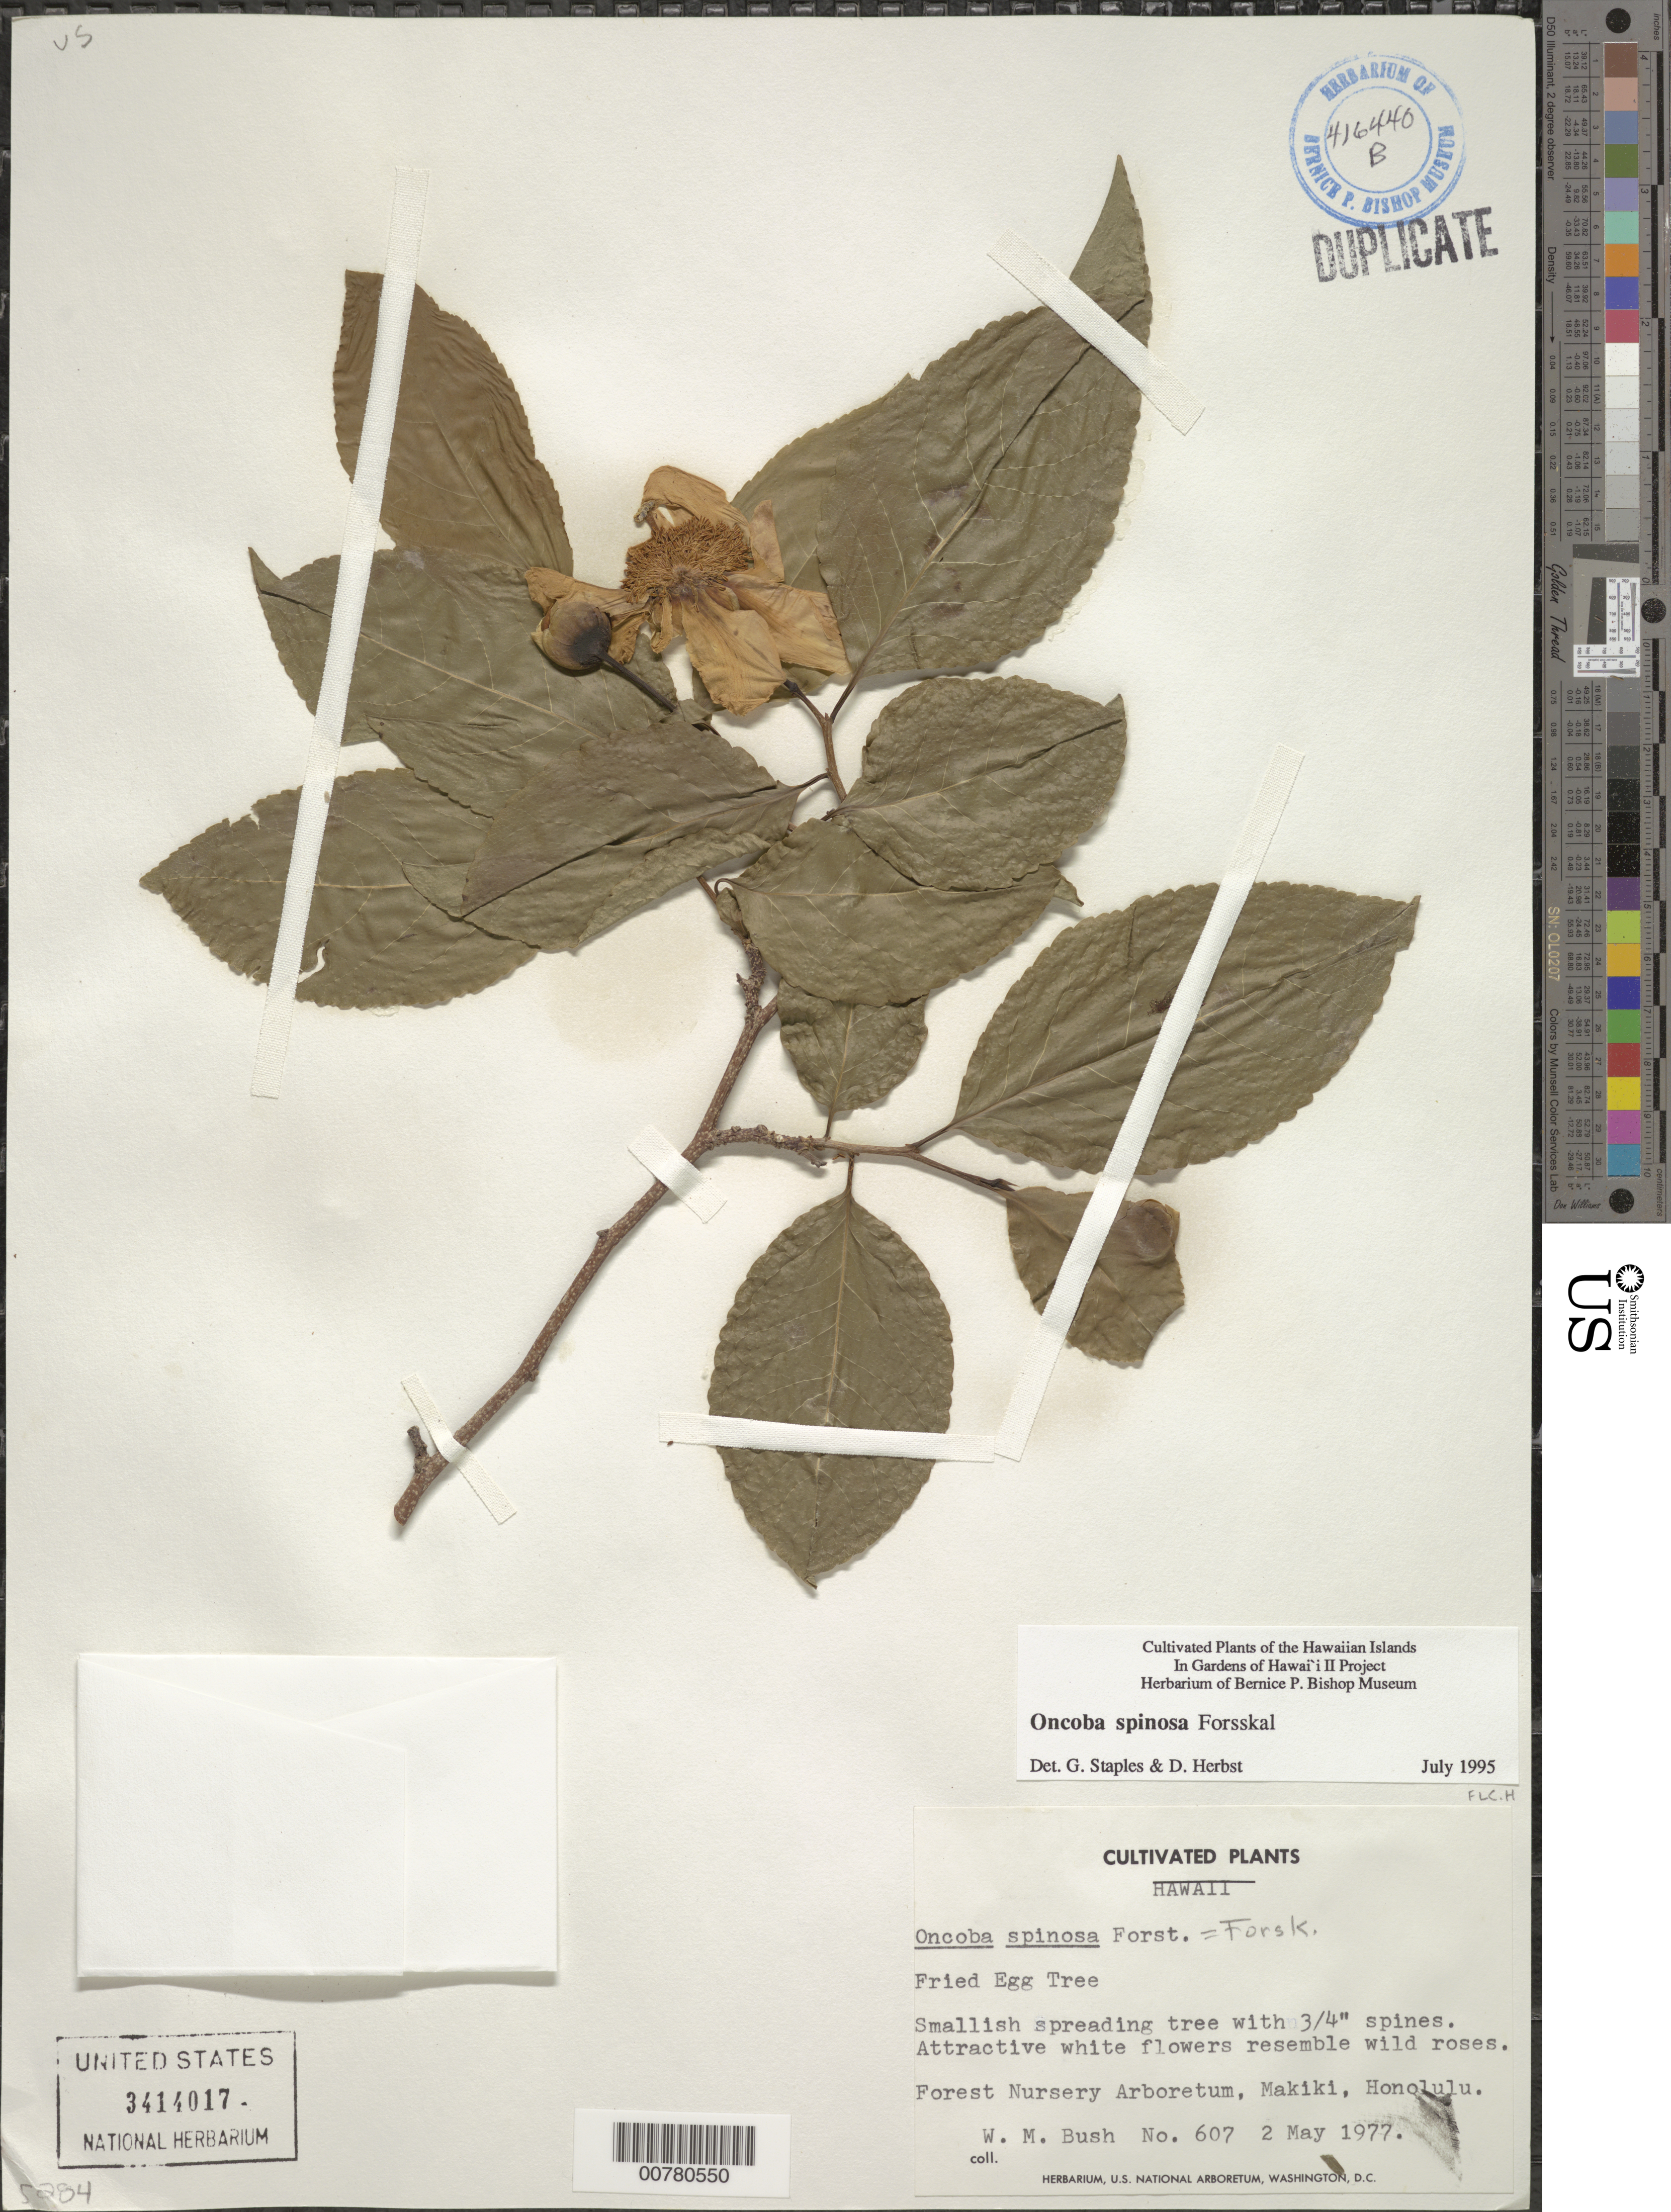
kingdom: Plantae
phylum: Tracheophyta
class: Magnoliopsida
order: Malpighiales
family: Salicaceae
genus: Oncoba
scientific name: Oncoba spinosa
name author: Forssk.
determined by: Staples, G. W.; Herbst, D. R.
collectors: W. Bush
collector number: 607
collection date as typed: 2 May 1977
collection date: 1977-05-02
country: United States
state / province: Hawaii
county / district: Honolulu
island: Oahu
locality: Honolulu, Makiki, Forestry Nursery Arboretum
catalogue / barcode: US 3414017